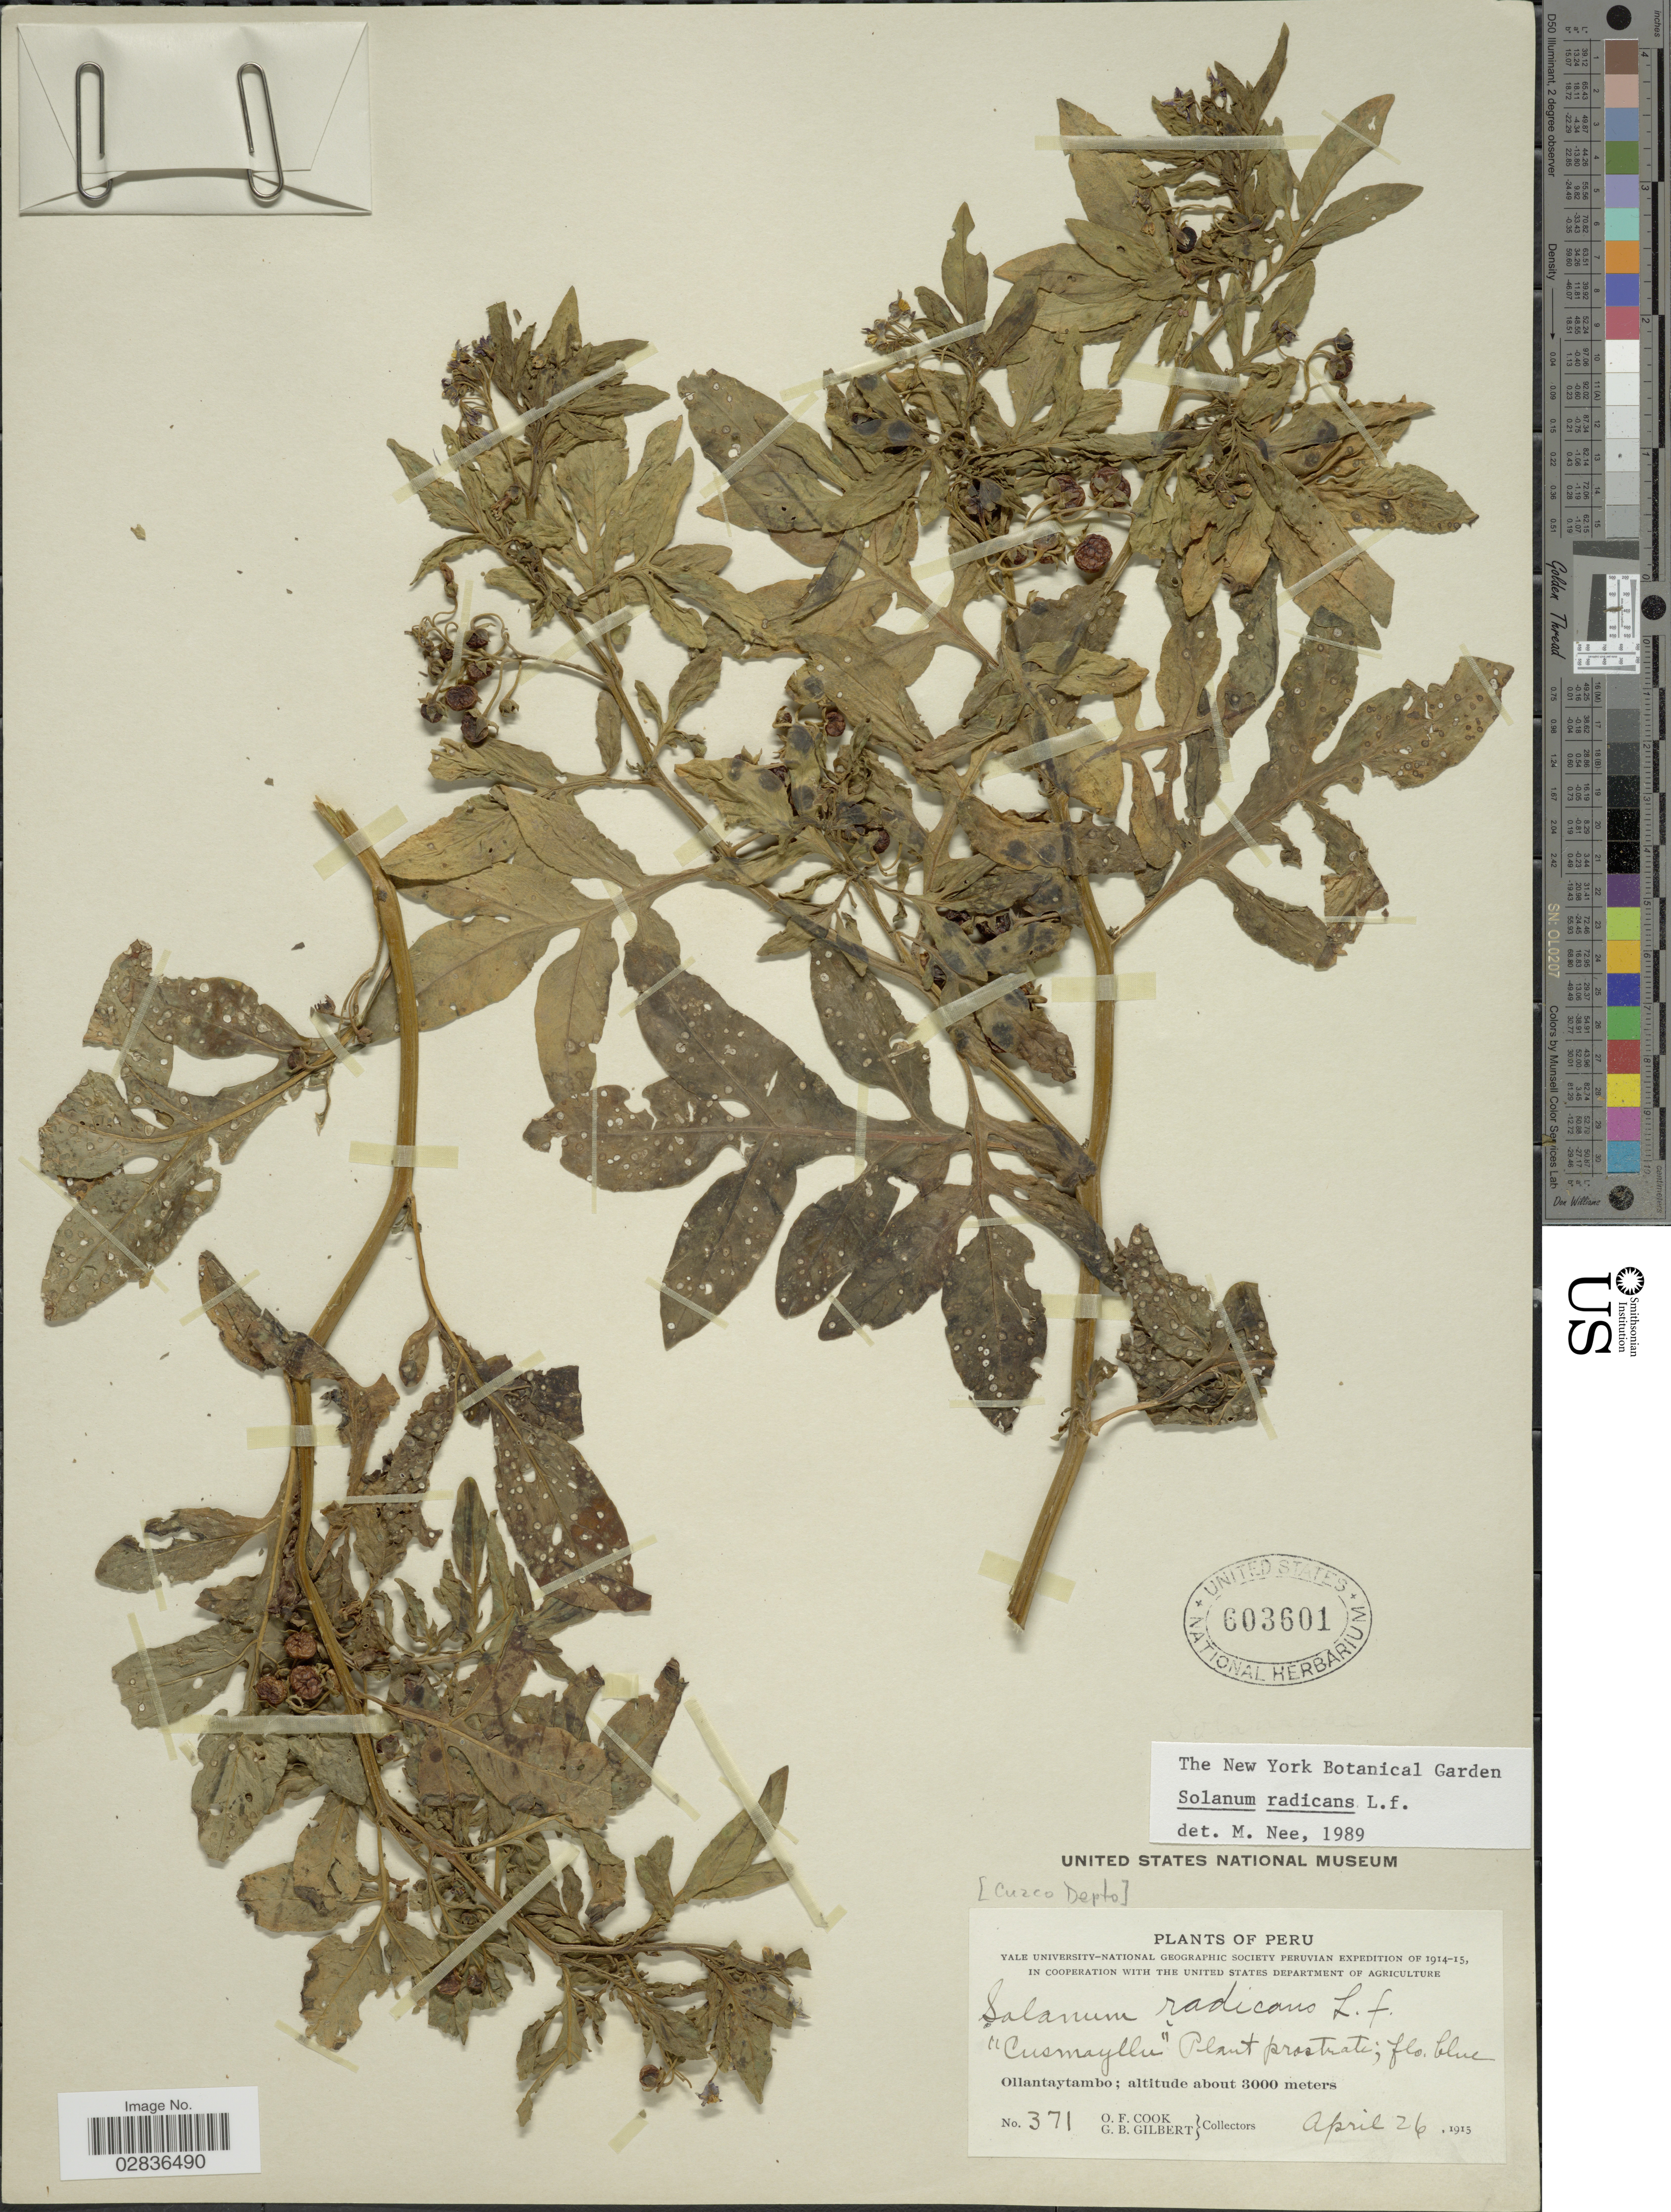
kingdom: Plantae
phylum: Tracheophyta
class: Magnoliopsida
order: Solanales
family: Solanaceae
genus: Solanum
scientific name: Solanum radicans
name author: L. f.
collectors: O. F. Cook & G. B. Gilbert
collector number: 371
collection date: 1915-04-26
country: Peru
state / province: Cusco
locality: Cuzco Depto. Ollantaytambo.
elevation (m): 3000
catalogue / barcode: US 603601